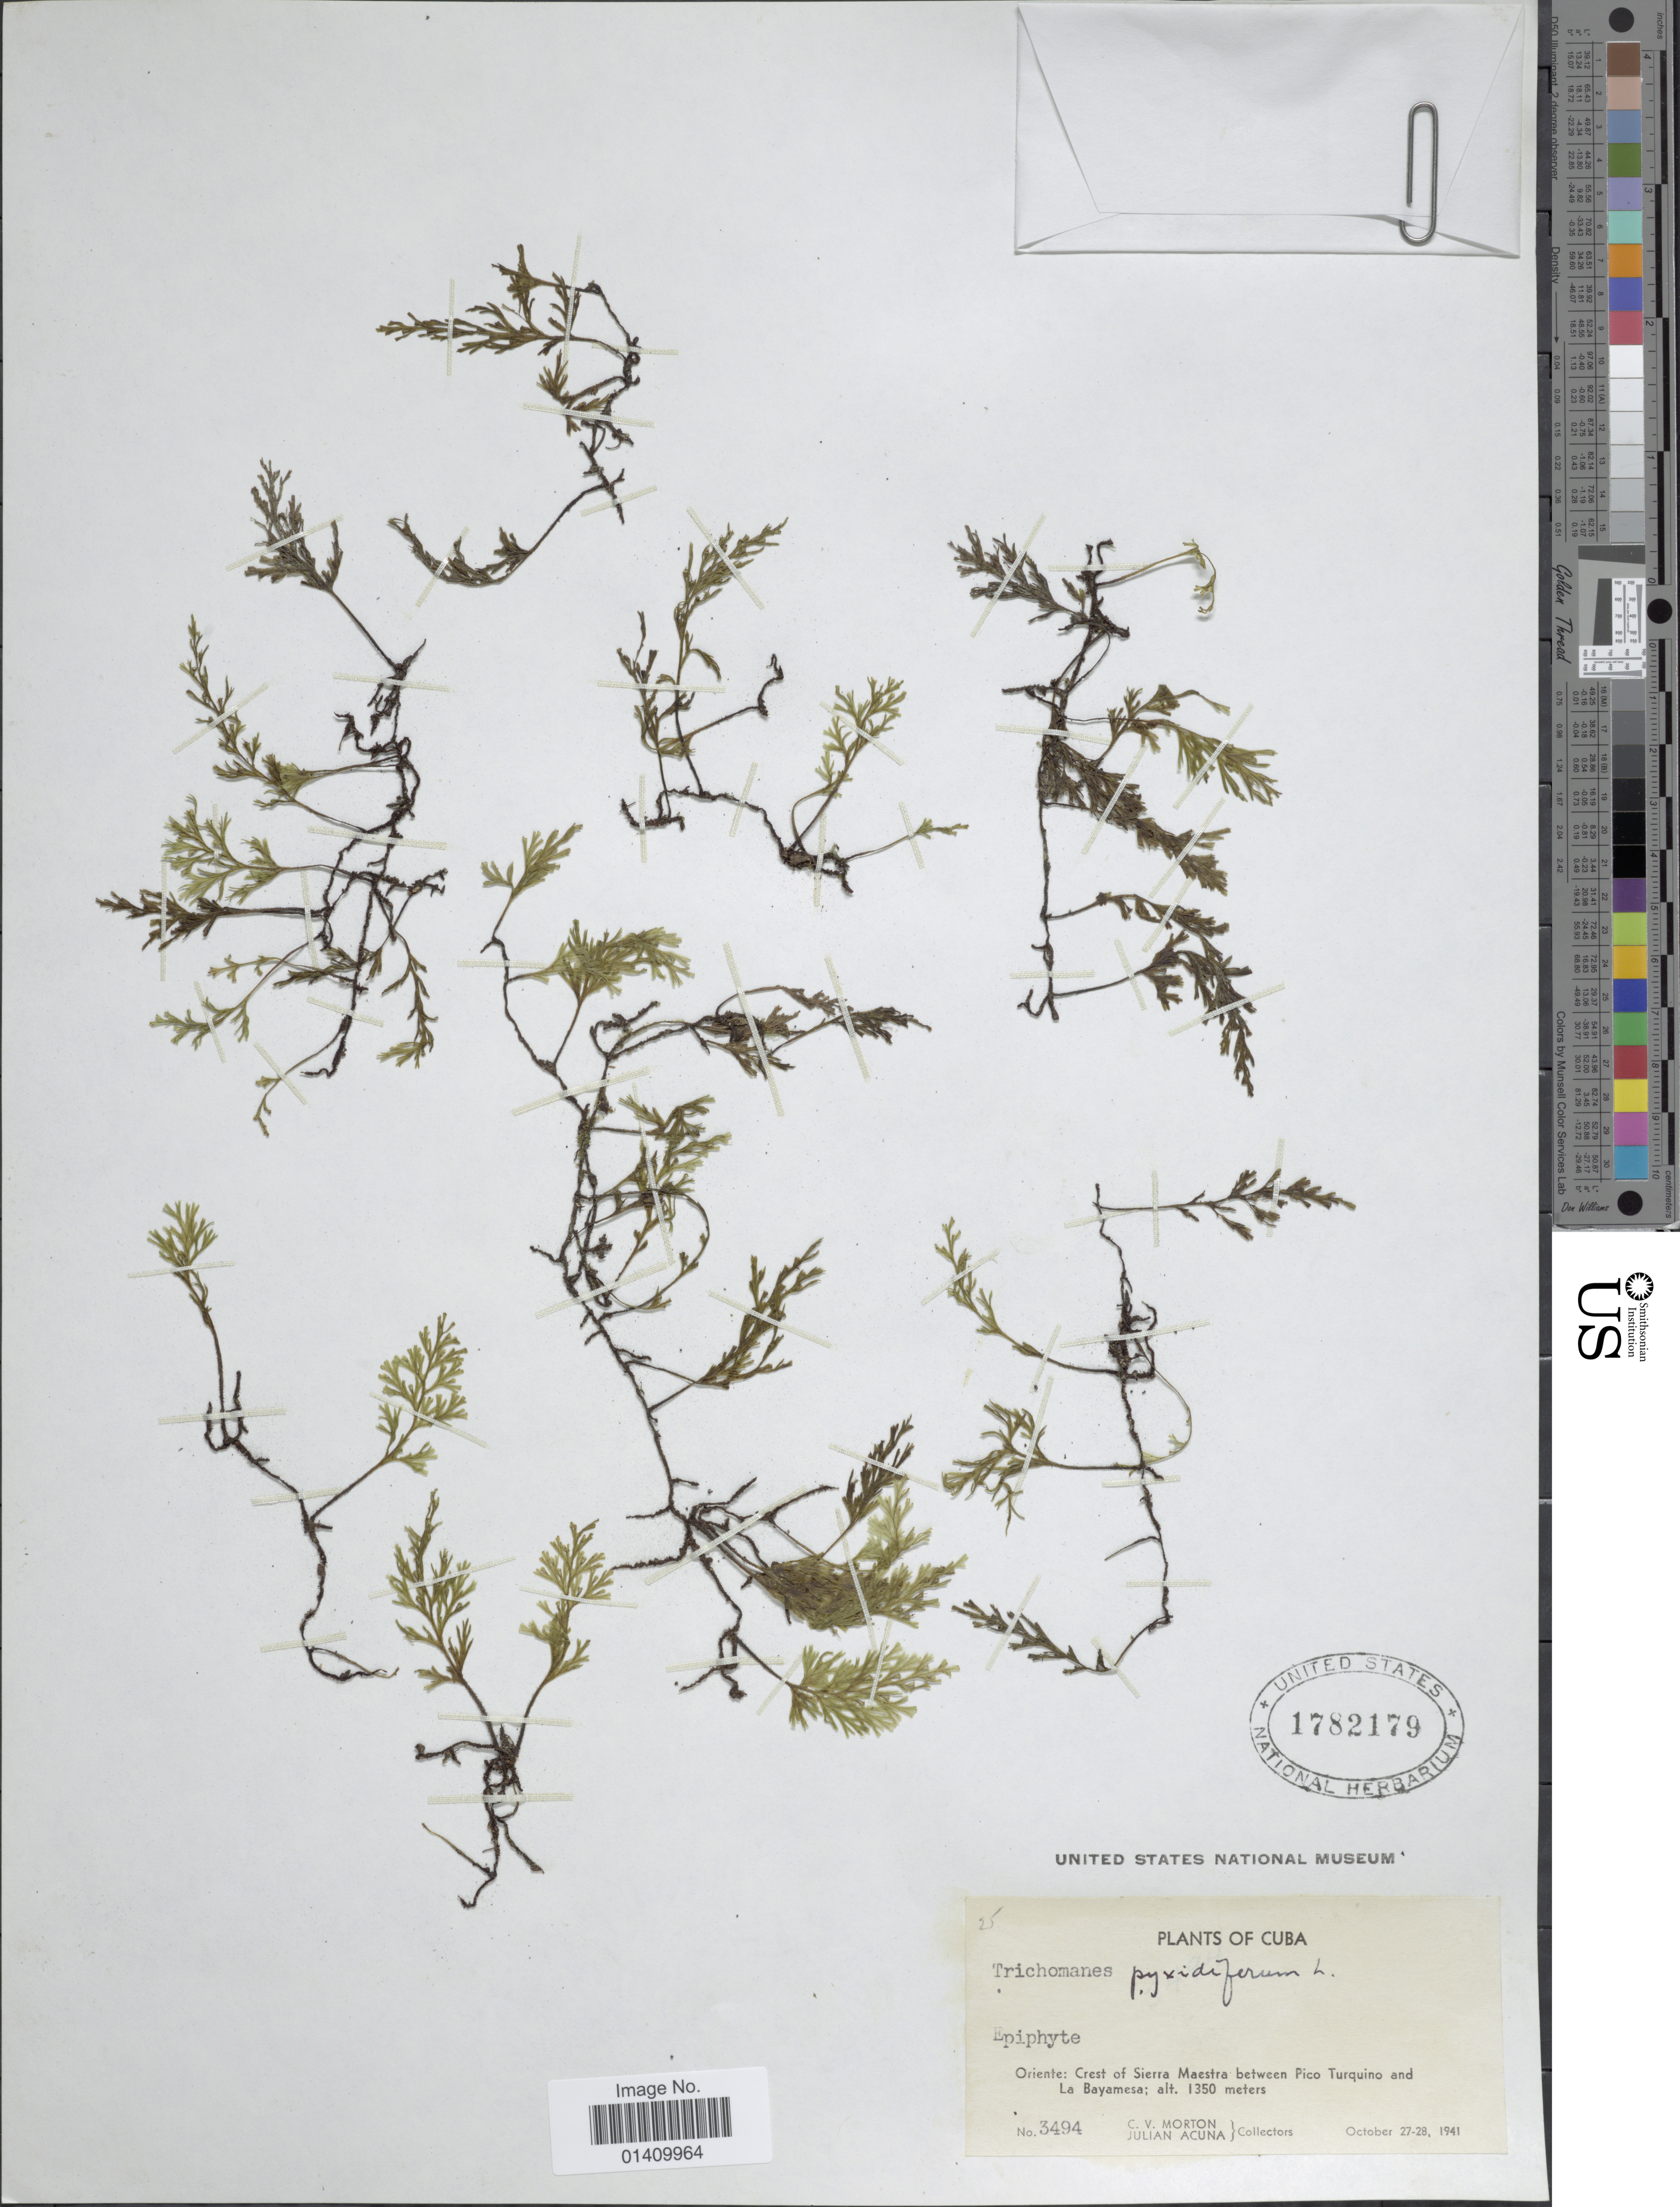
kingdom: Plantae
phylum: Tracheophyta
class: Polypodiopsida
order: Hymenophyllales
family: Hymenophyllaceae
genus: Polyphlebium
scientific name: Polyphlebium pyxidiferum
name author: (L.) Ebihara & Dubuisson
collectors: C. V. Morton & J. B. Acuña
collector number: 3494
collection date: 1941-10-27/1941-10-28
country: Cuba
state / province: Oriente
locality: Crest of Sierra Maestra between Pico Turquino and La Bayamesa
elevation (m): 1350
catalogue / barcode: US 1782179